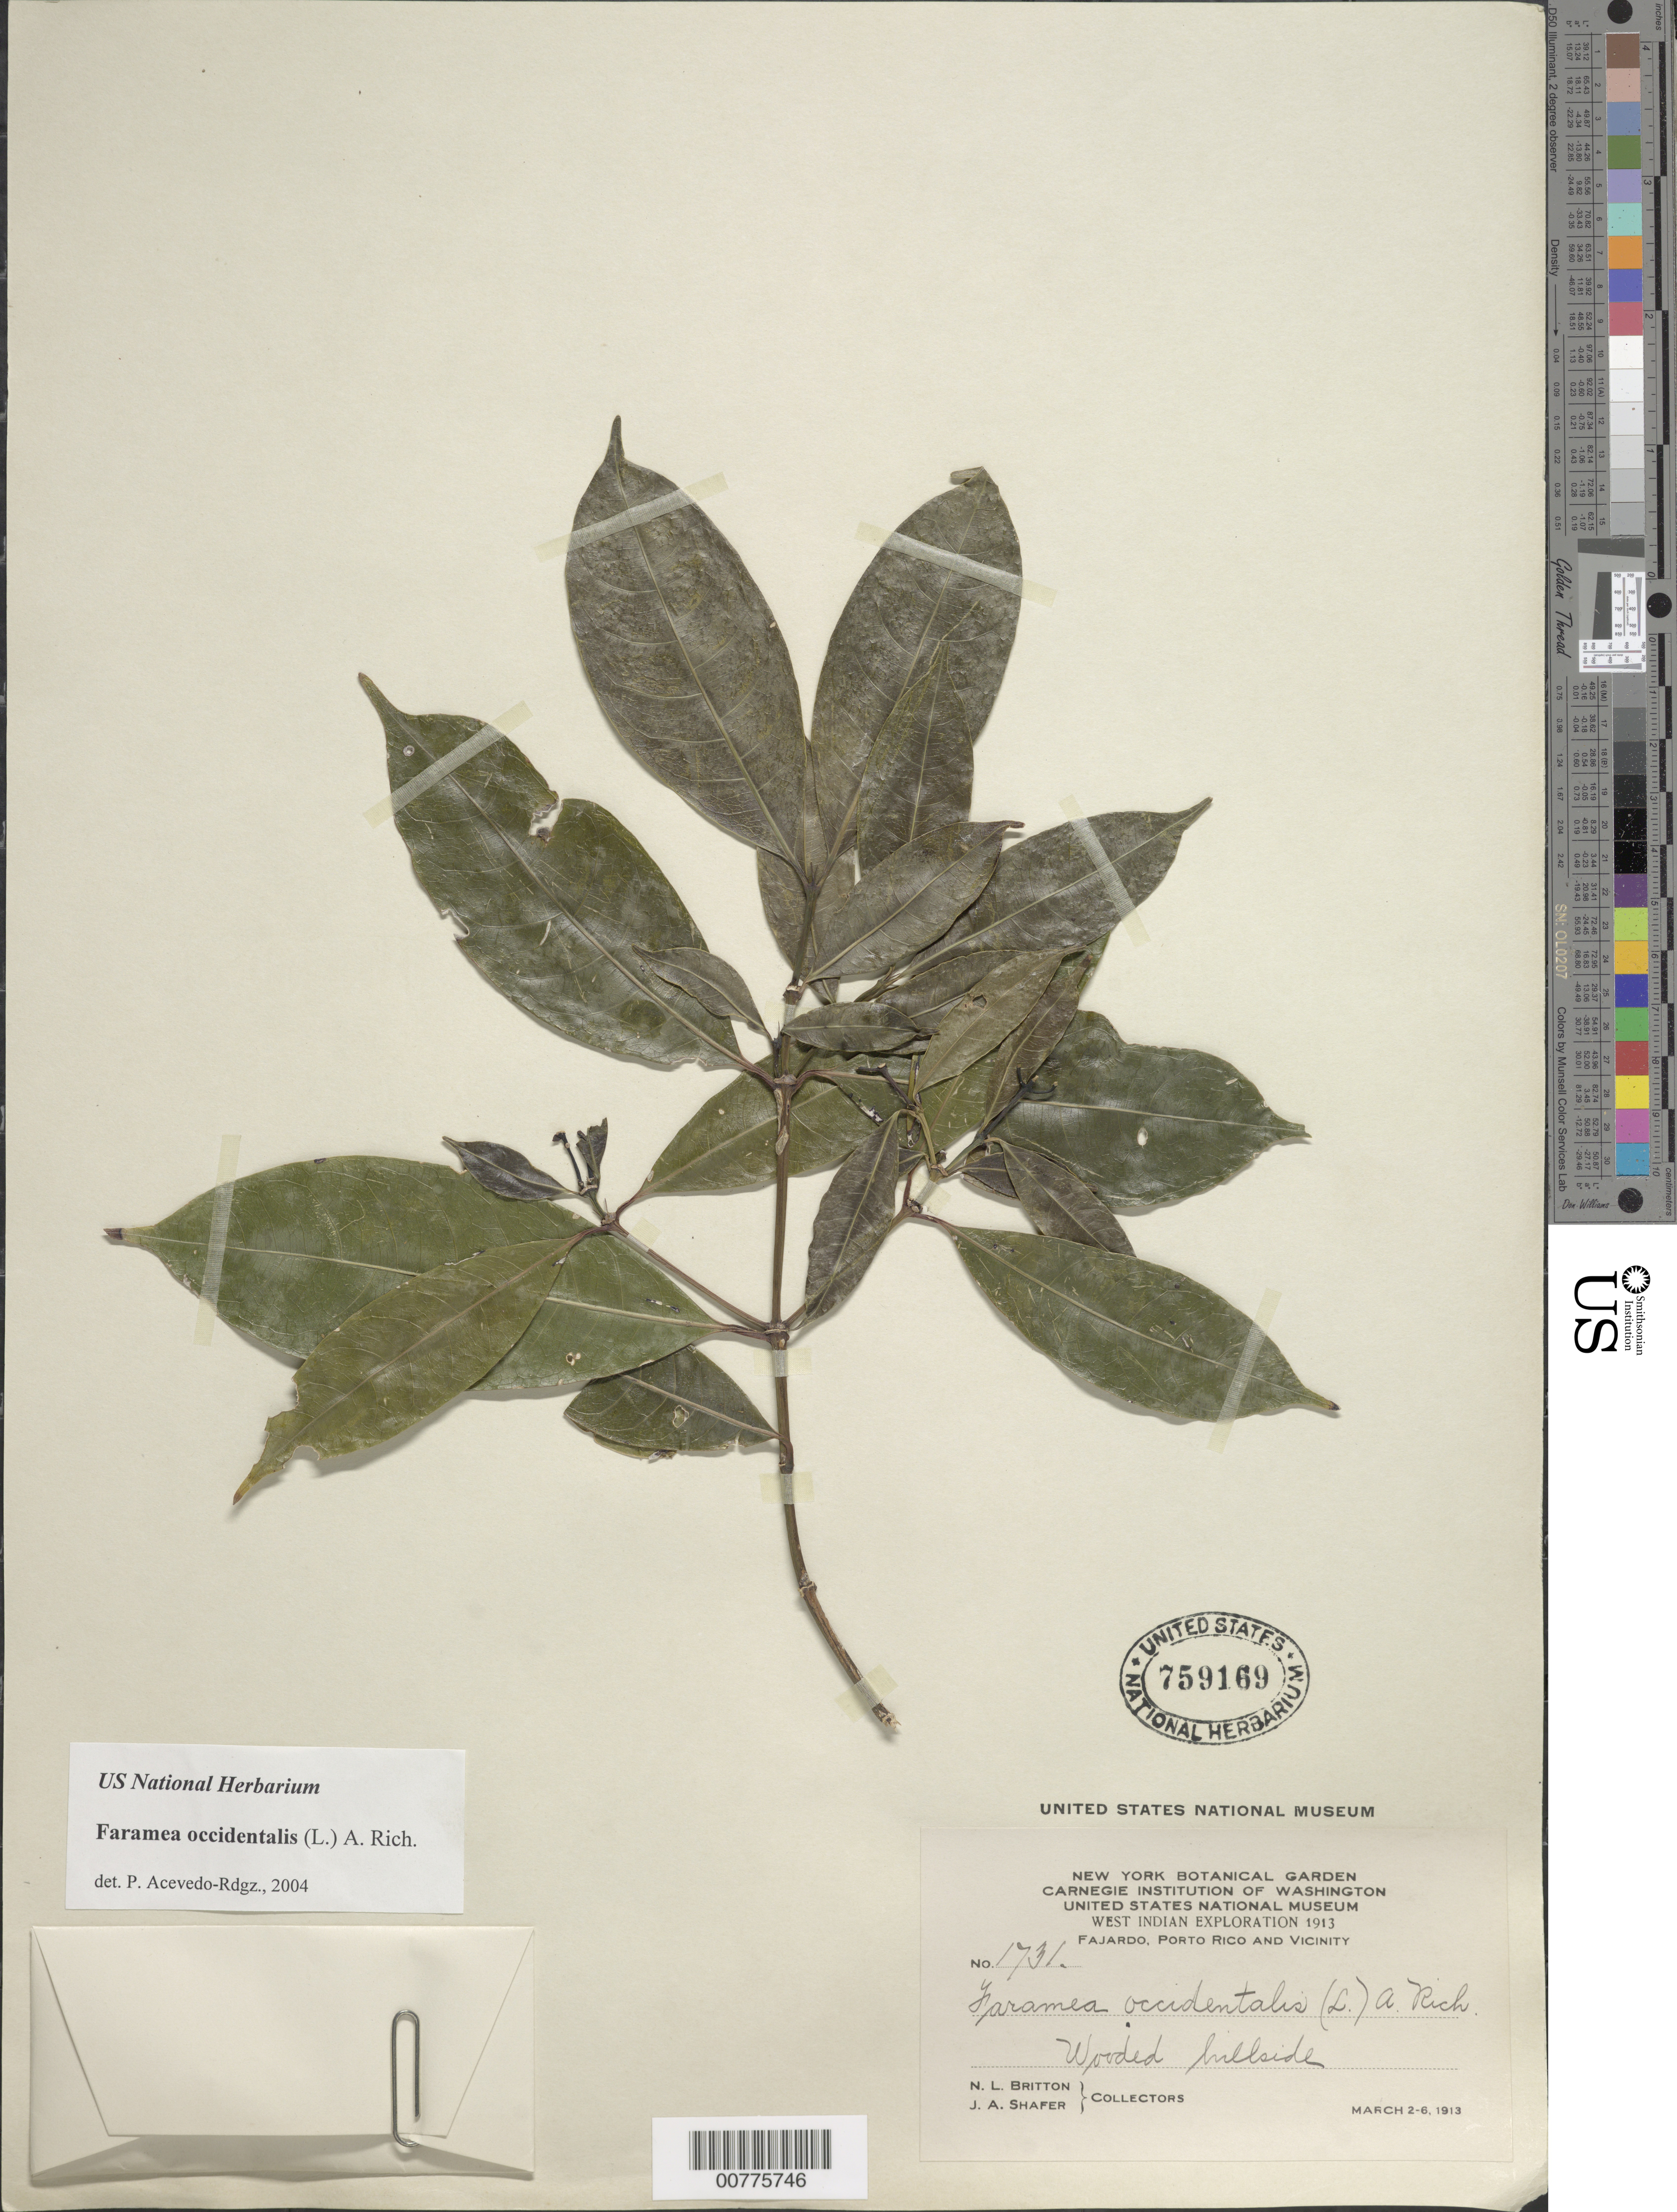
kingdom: Plantae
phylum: Tracheophyta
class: Magnoliopsida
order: Gentianales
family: Rubiaceae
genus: Faramea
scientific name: Faramea occidentalis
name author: (L.) A. Rich.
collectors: N. Britton & J. A. Shafer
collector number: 1731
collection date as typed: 02 Mar 1913 to 06 Mar 1913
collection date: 1913-03-02/1913-03-06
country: Puerto Rico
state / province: Fajardo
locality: Fajardo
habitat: Wooded hillside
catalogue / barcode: US 759169